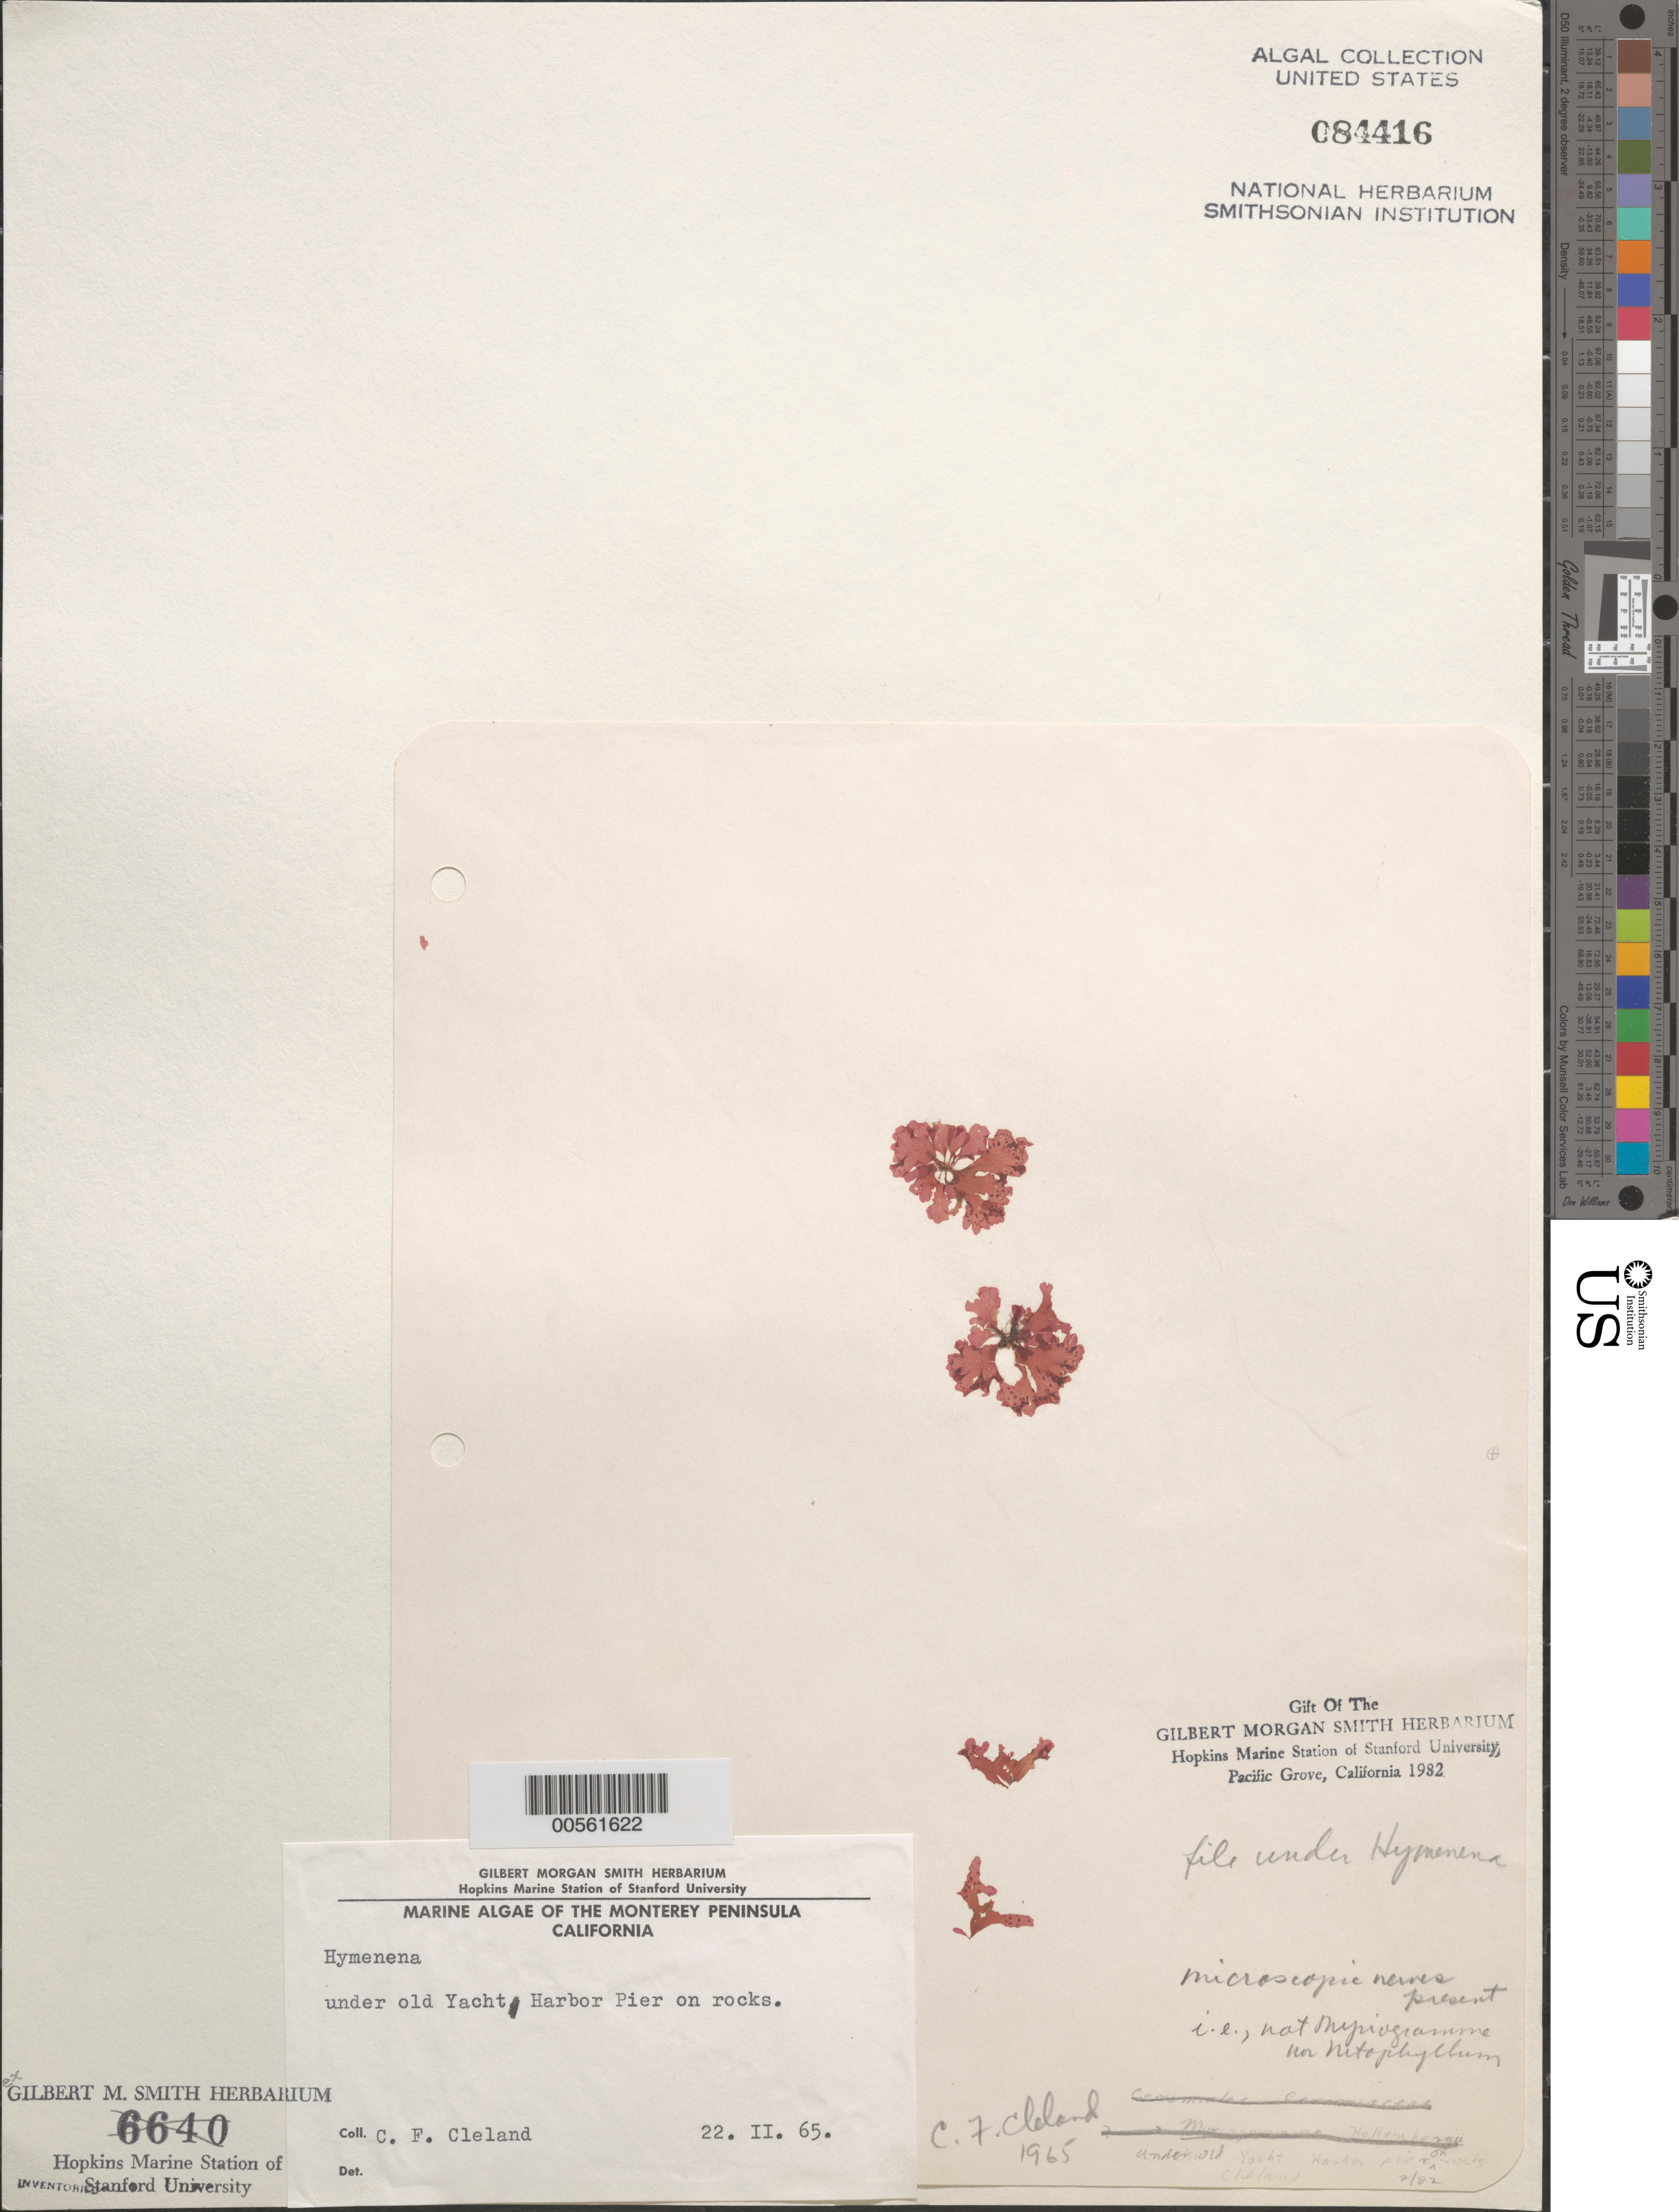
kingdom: Plantae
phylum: Rhodophyta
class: Florideophyceae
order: Ceramiales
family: Delesseriaceae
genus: Hymenena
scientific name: Hymenena sp.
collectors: C. Cleland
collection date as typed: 22 Feb 1965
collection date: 1965-02-22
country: United States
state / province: California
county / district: Monterey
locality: Monterey Peninsula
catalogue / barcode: US 84416